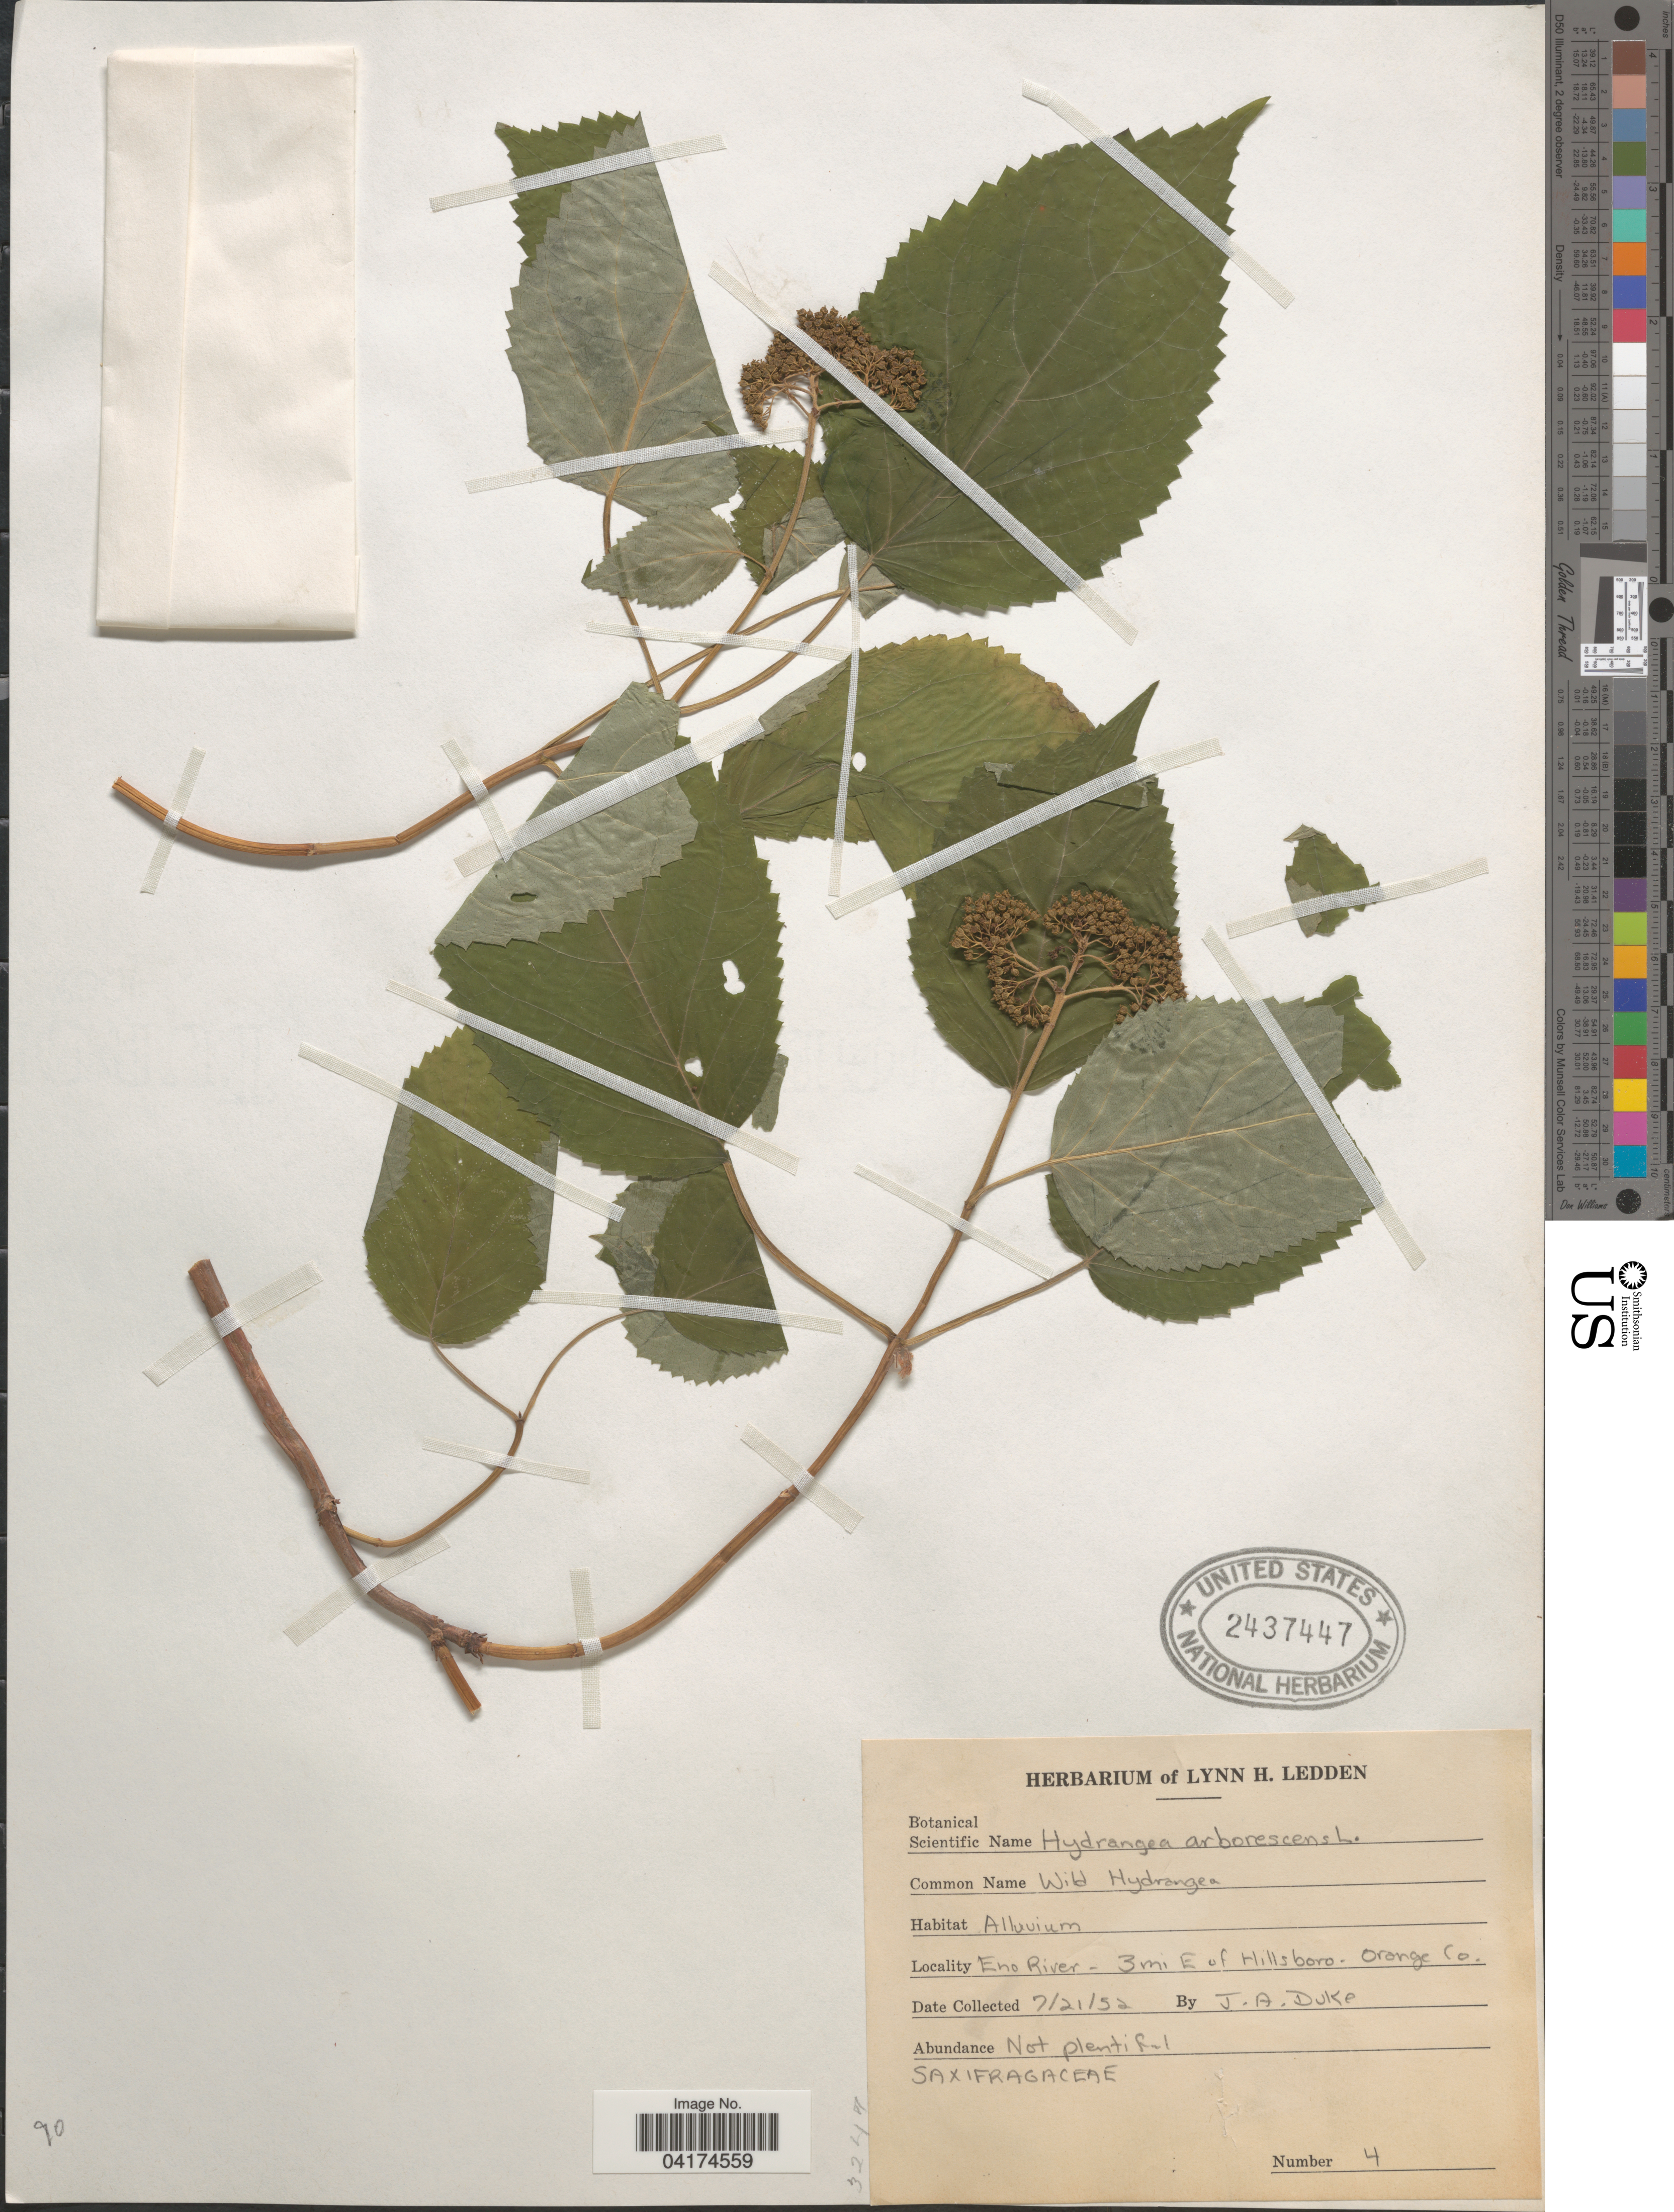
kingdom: Plantae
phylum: Tracheophyta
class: Magnoliopsida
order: Cornales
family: Hydrangeaceae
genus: Hydrangea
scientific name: Hydrangea arborescens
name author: L.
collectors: J. A. Duke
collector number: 4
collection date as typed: Transcribed d/m/y: 21/7/52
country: United States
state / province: North Carolina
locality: Eno River - 3 mi E of Hillsboro - Orange Co.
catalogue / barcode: US 2437447